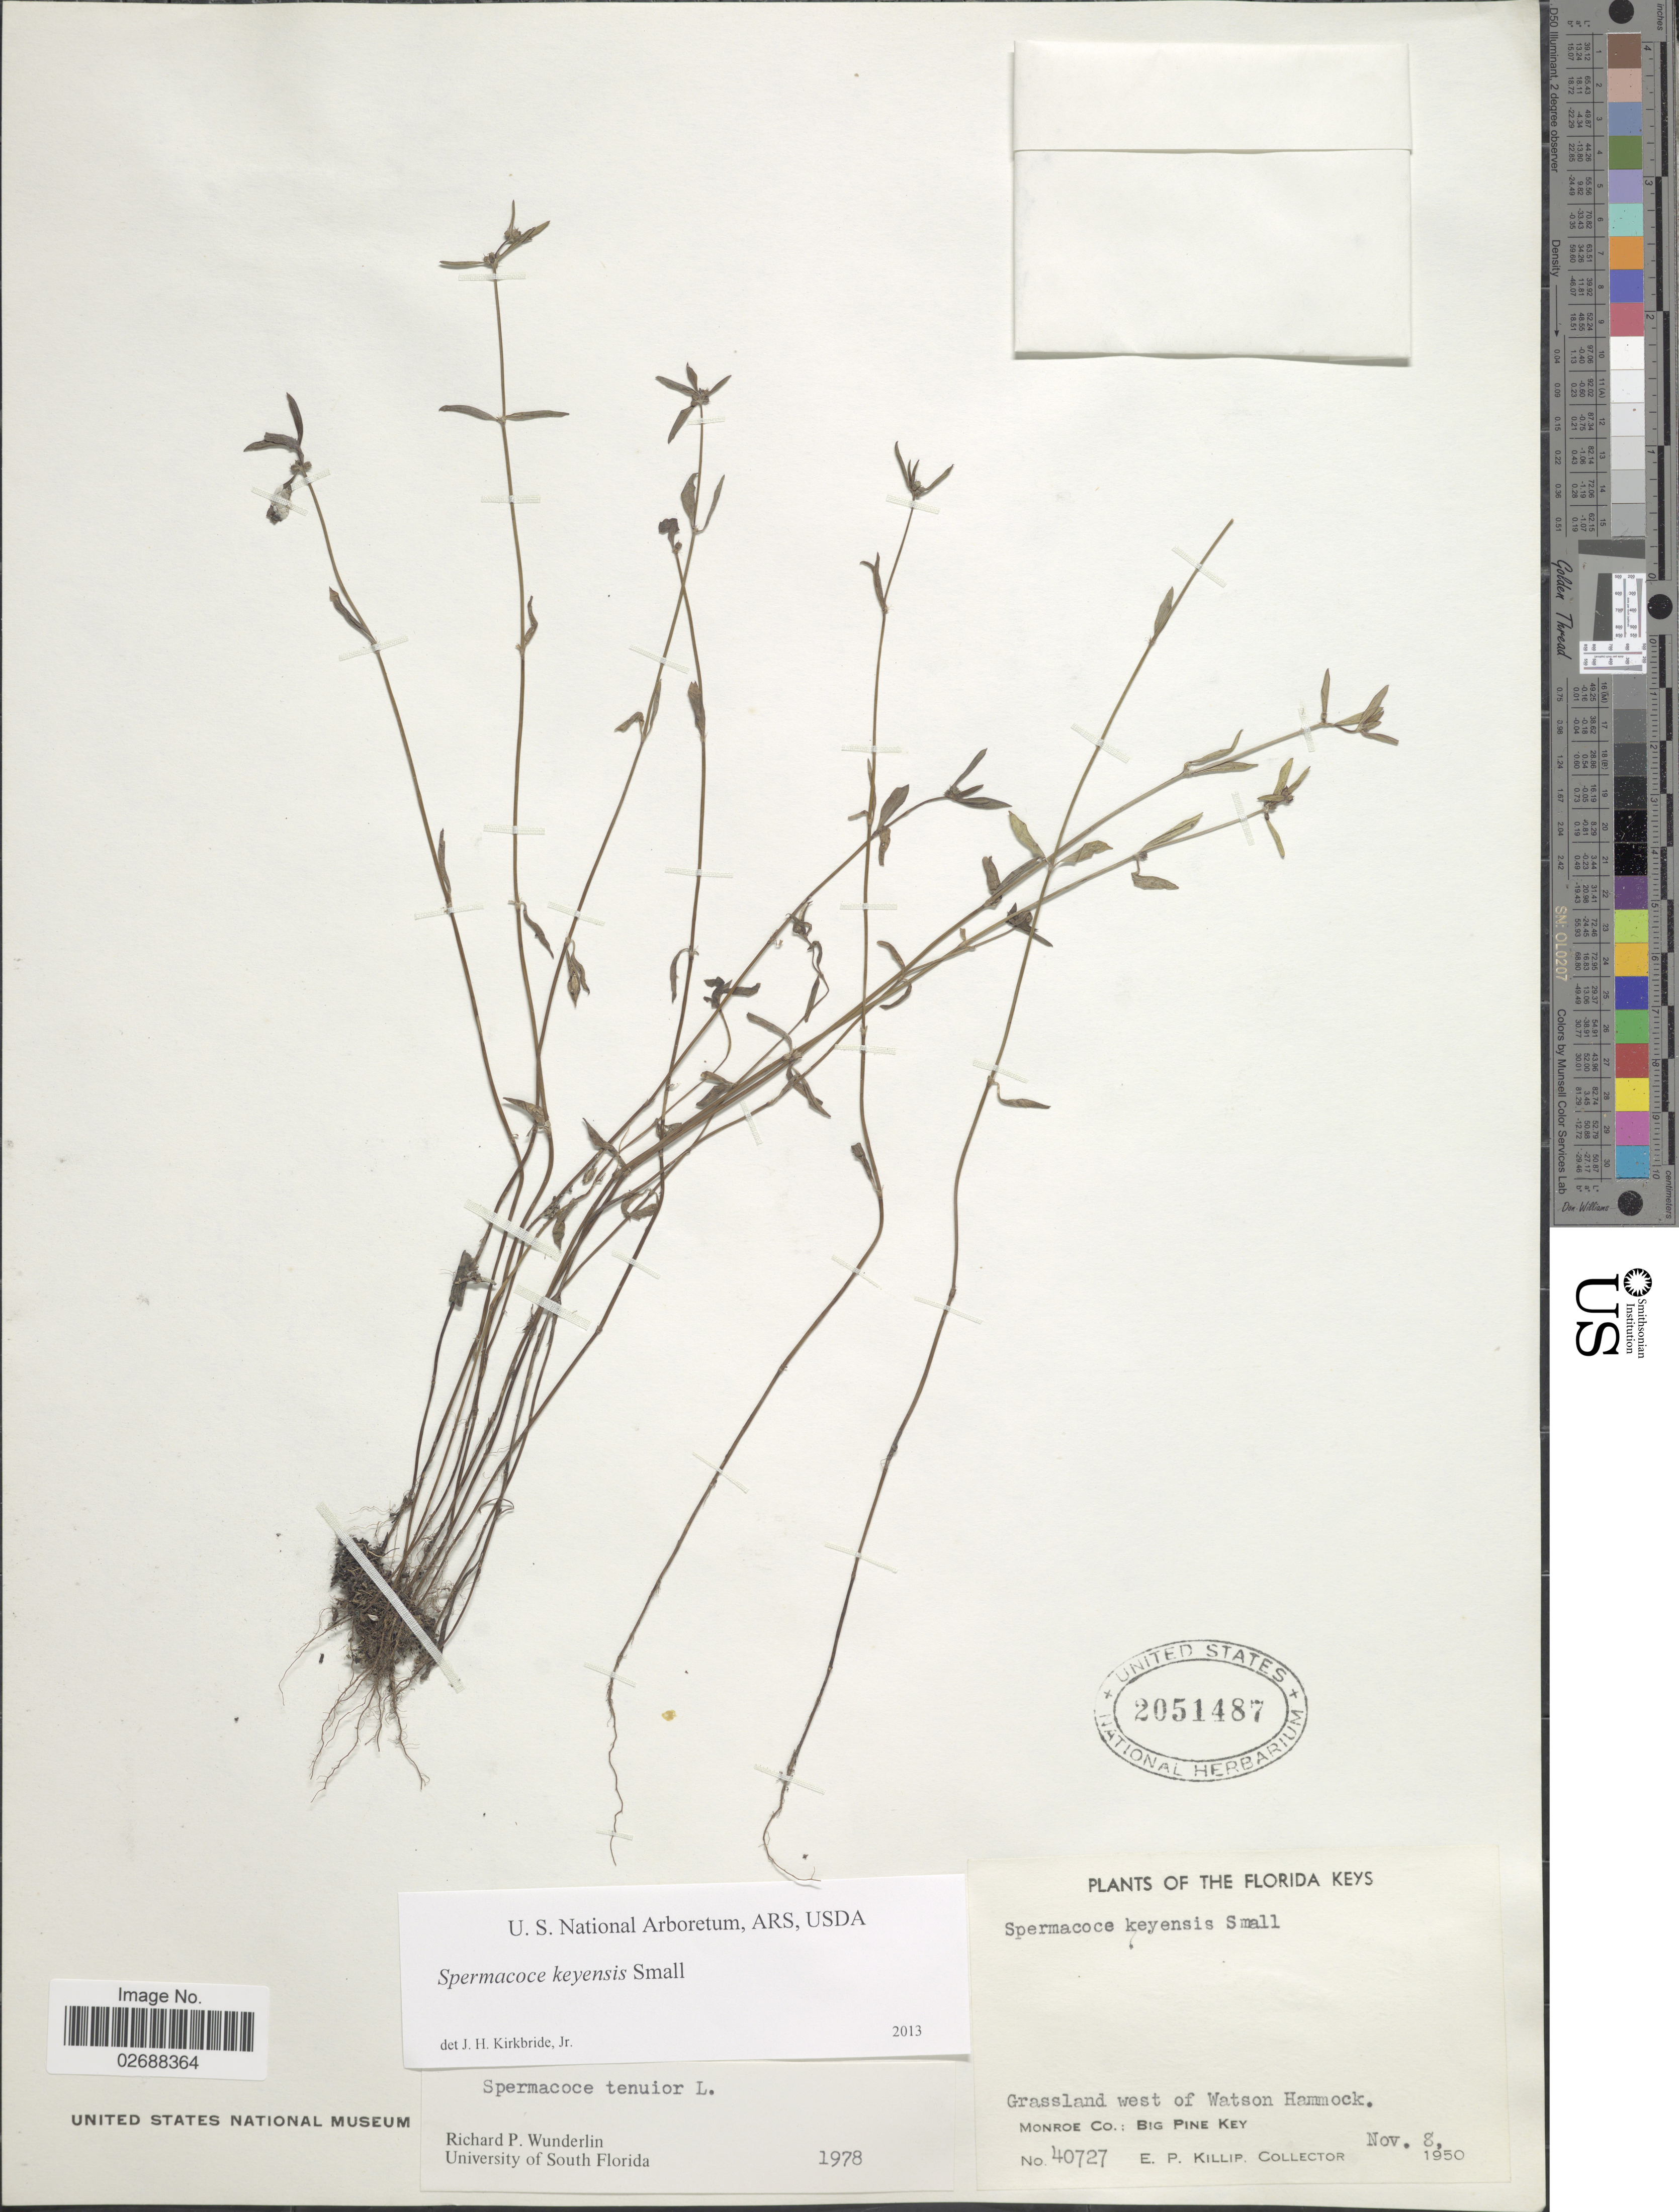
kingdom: Plantae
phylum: Tracheophyta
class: Magnoliopsida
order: Gentianales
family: Rubiaceae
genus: Spermacoce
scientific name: Spermacoce keyensis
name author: Small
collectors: E. P. Killip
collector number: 40727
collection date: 1950-11-08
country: United States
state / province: Florida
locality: Florida Keys. west of Watson Hammock. Monroe Co.: Big Pine Key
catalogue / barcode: US 2051487